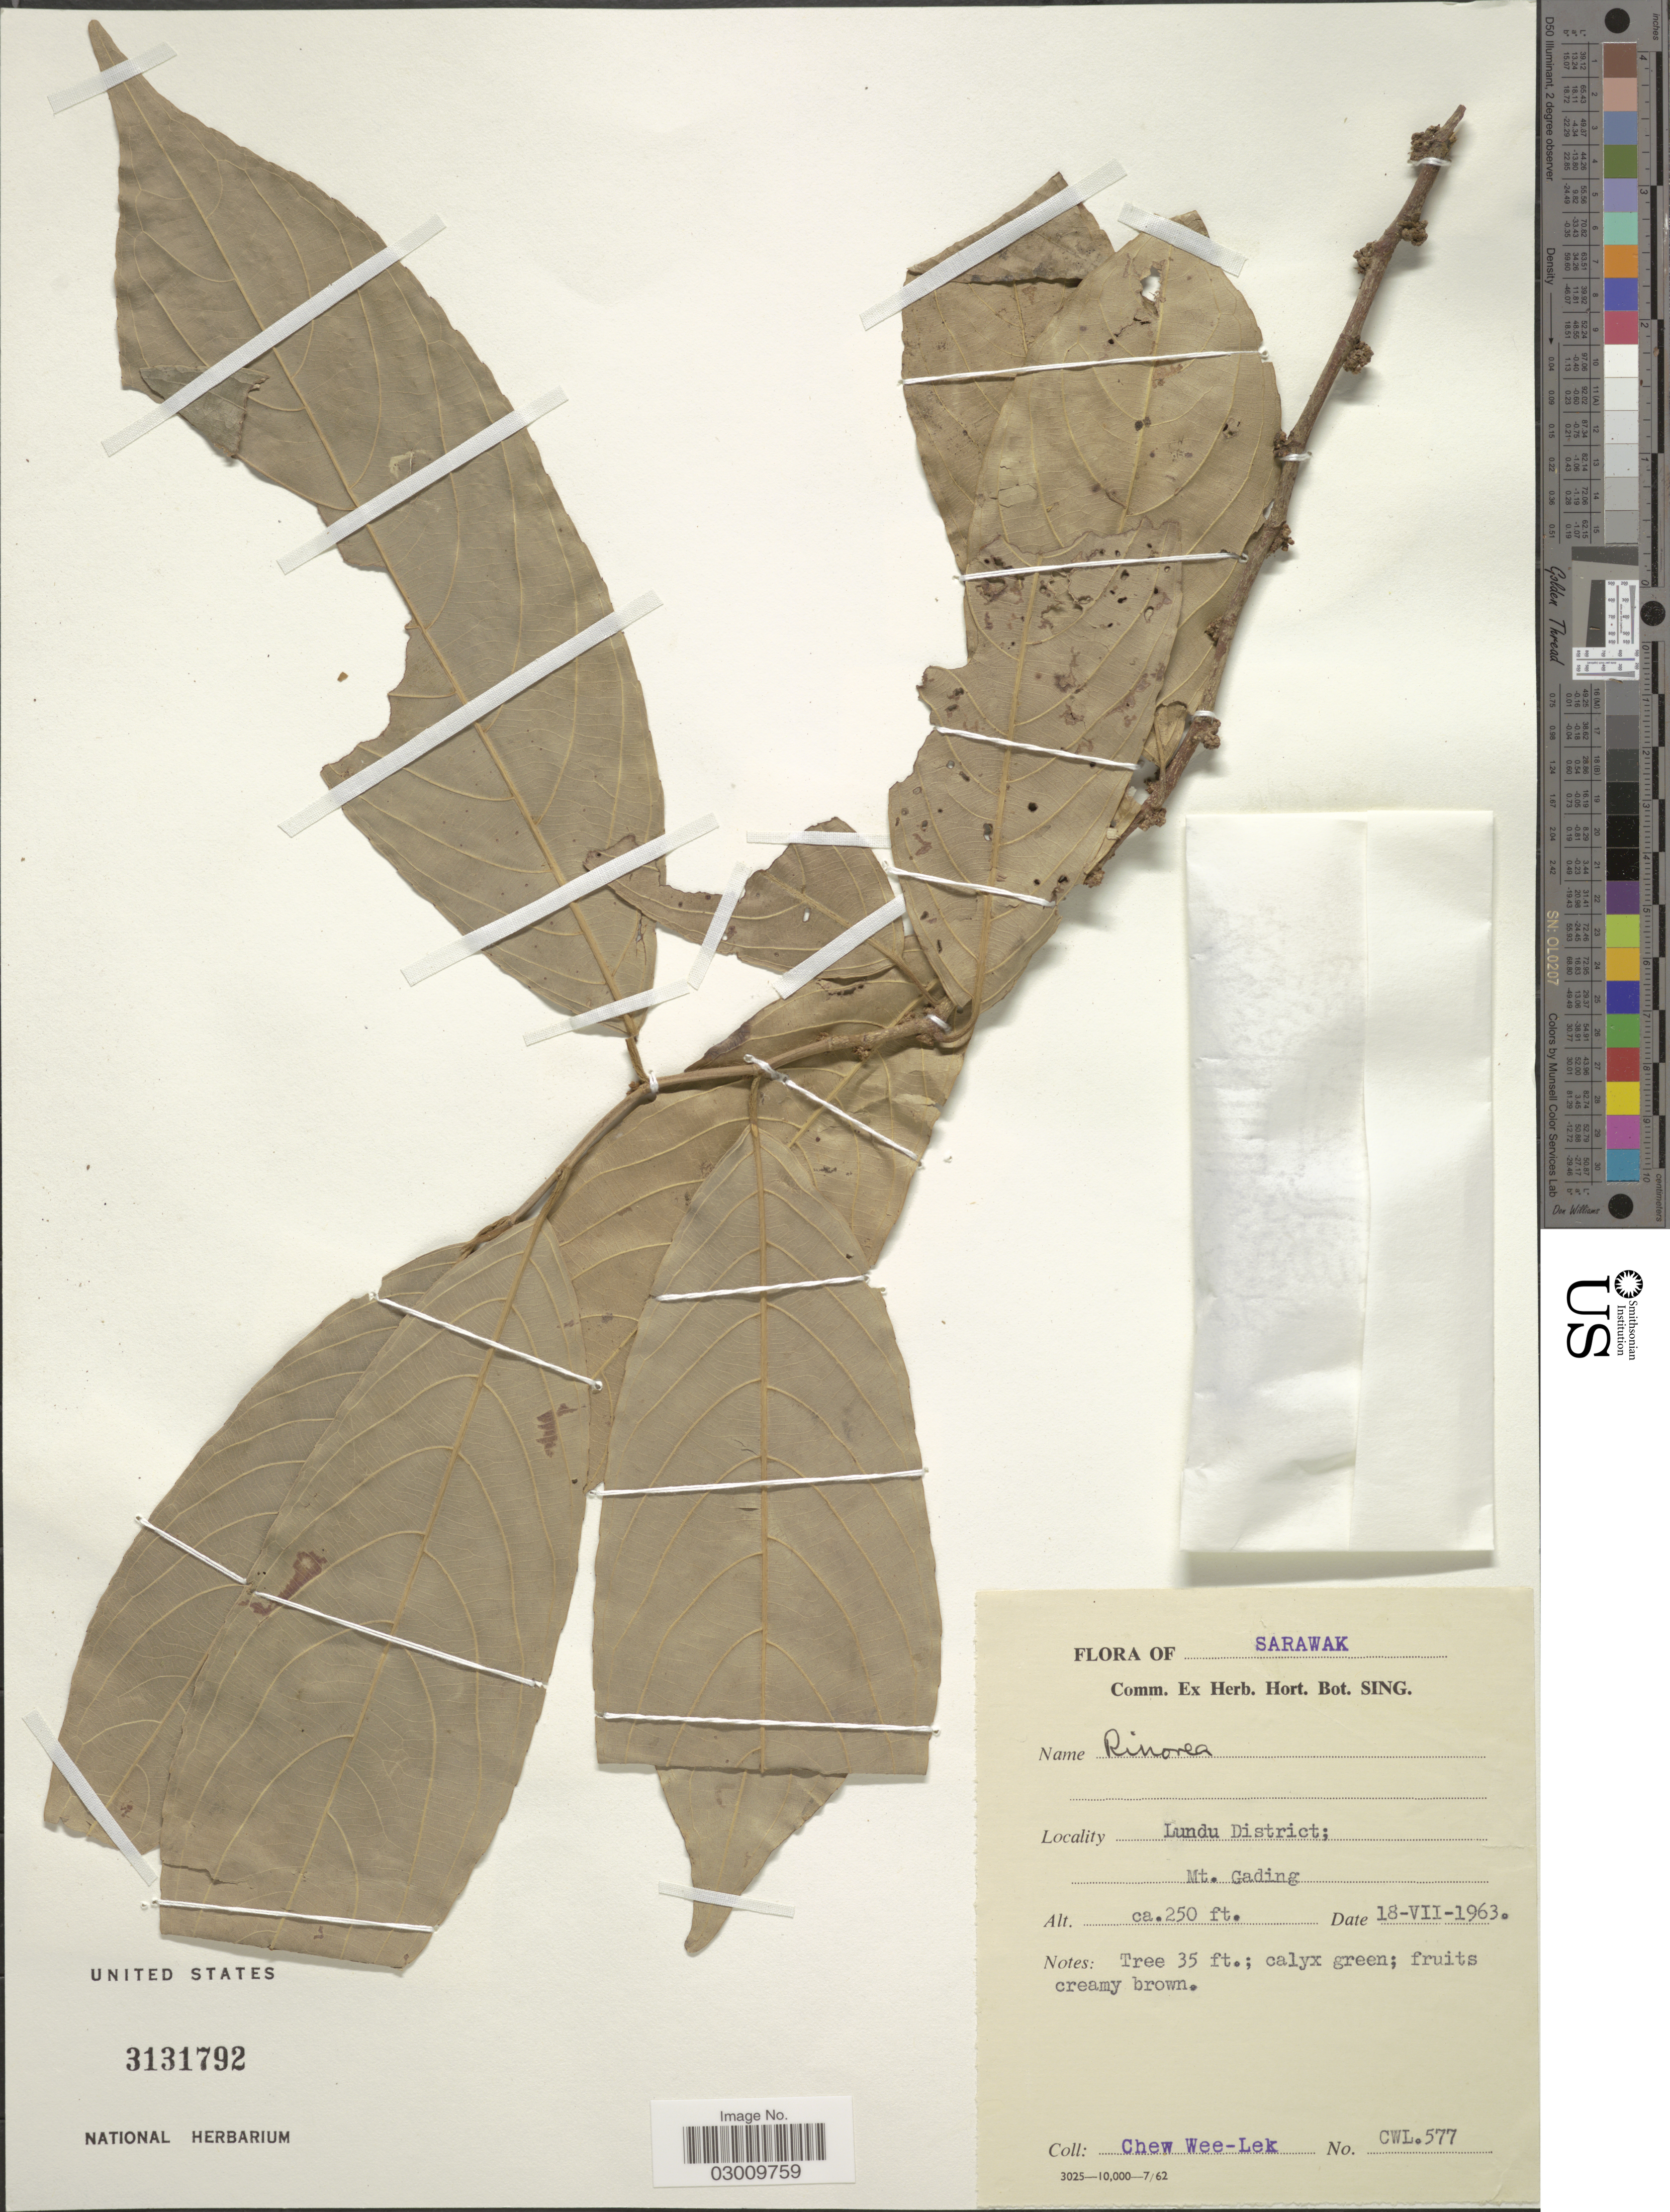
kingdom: Plantae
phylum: Tracheophyta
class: Magnoliopsida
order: Malpighiales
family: Violaceae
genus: Rinorea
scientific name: Rinorea obtusa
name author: (Korth.) Kuntze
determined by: DeMuria, J. M.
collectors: W. Chew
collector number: CWL577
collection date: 1963-07-18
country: Malaysia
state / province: Sarawak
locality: Lundu District; Mt. Gading.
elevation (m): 76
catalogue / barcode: US 3131792